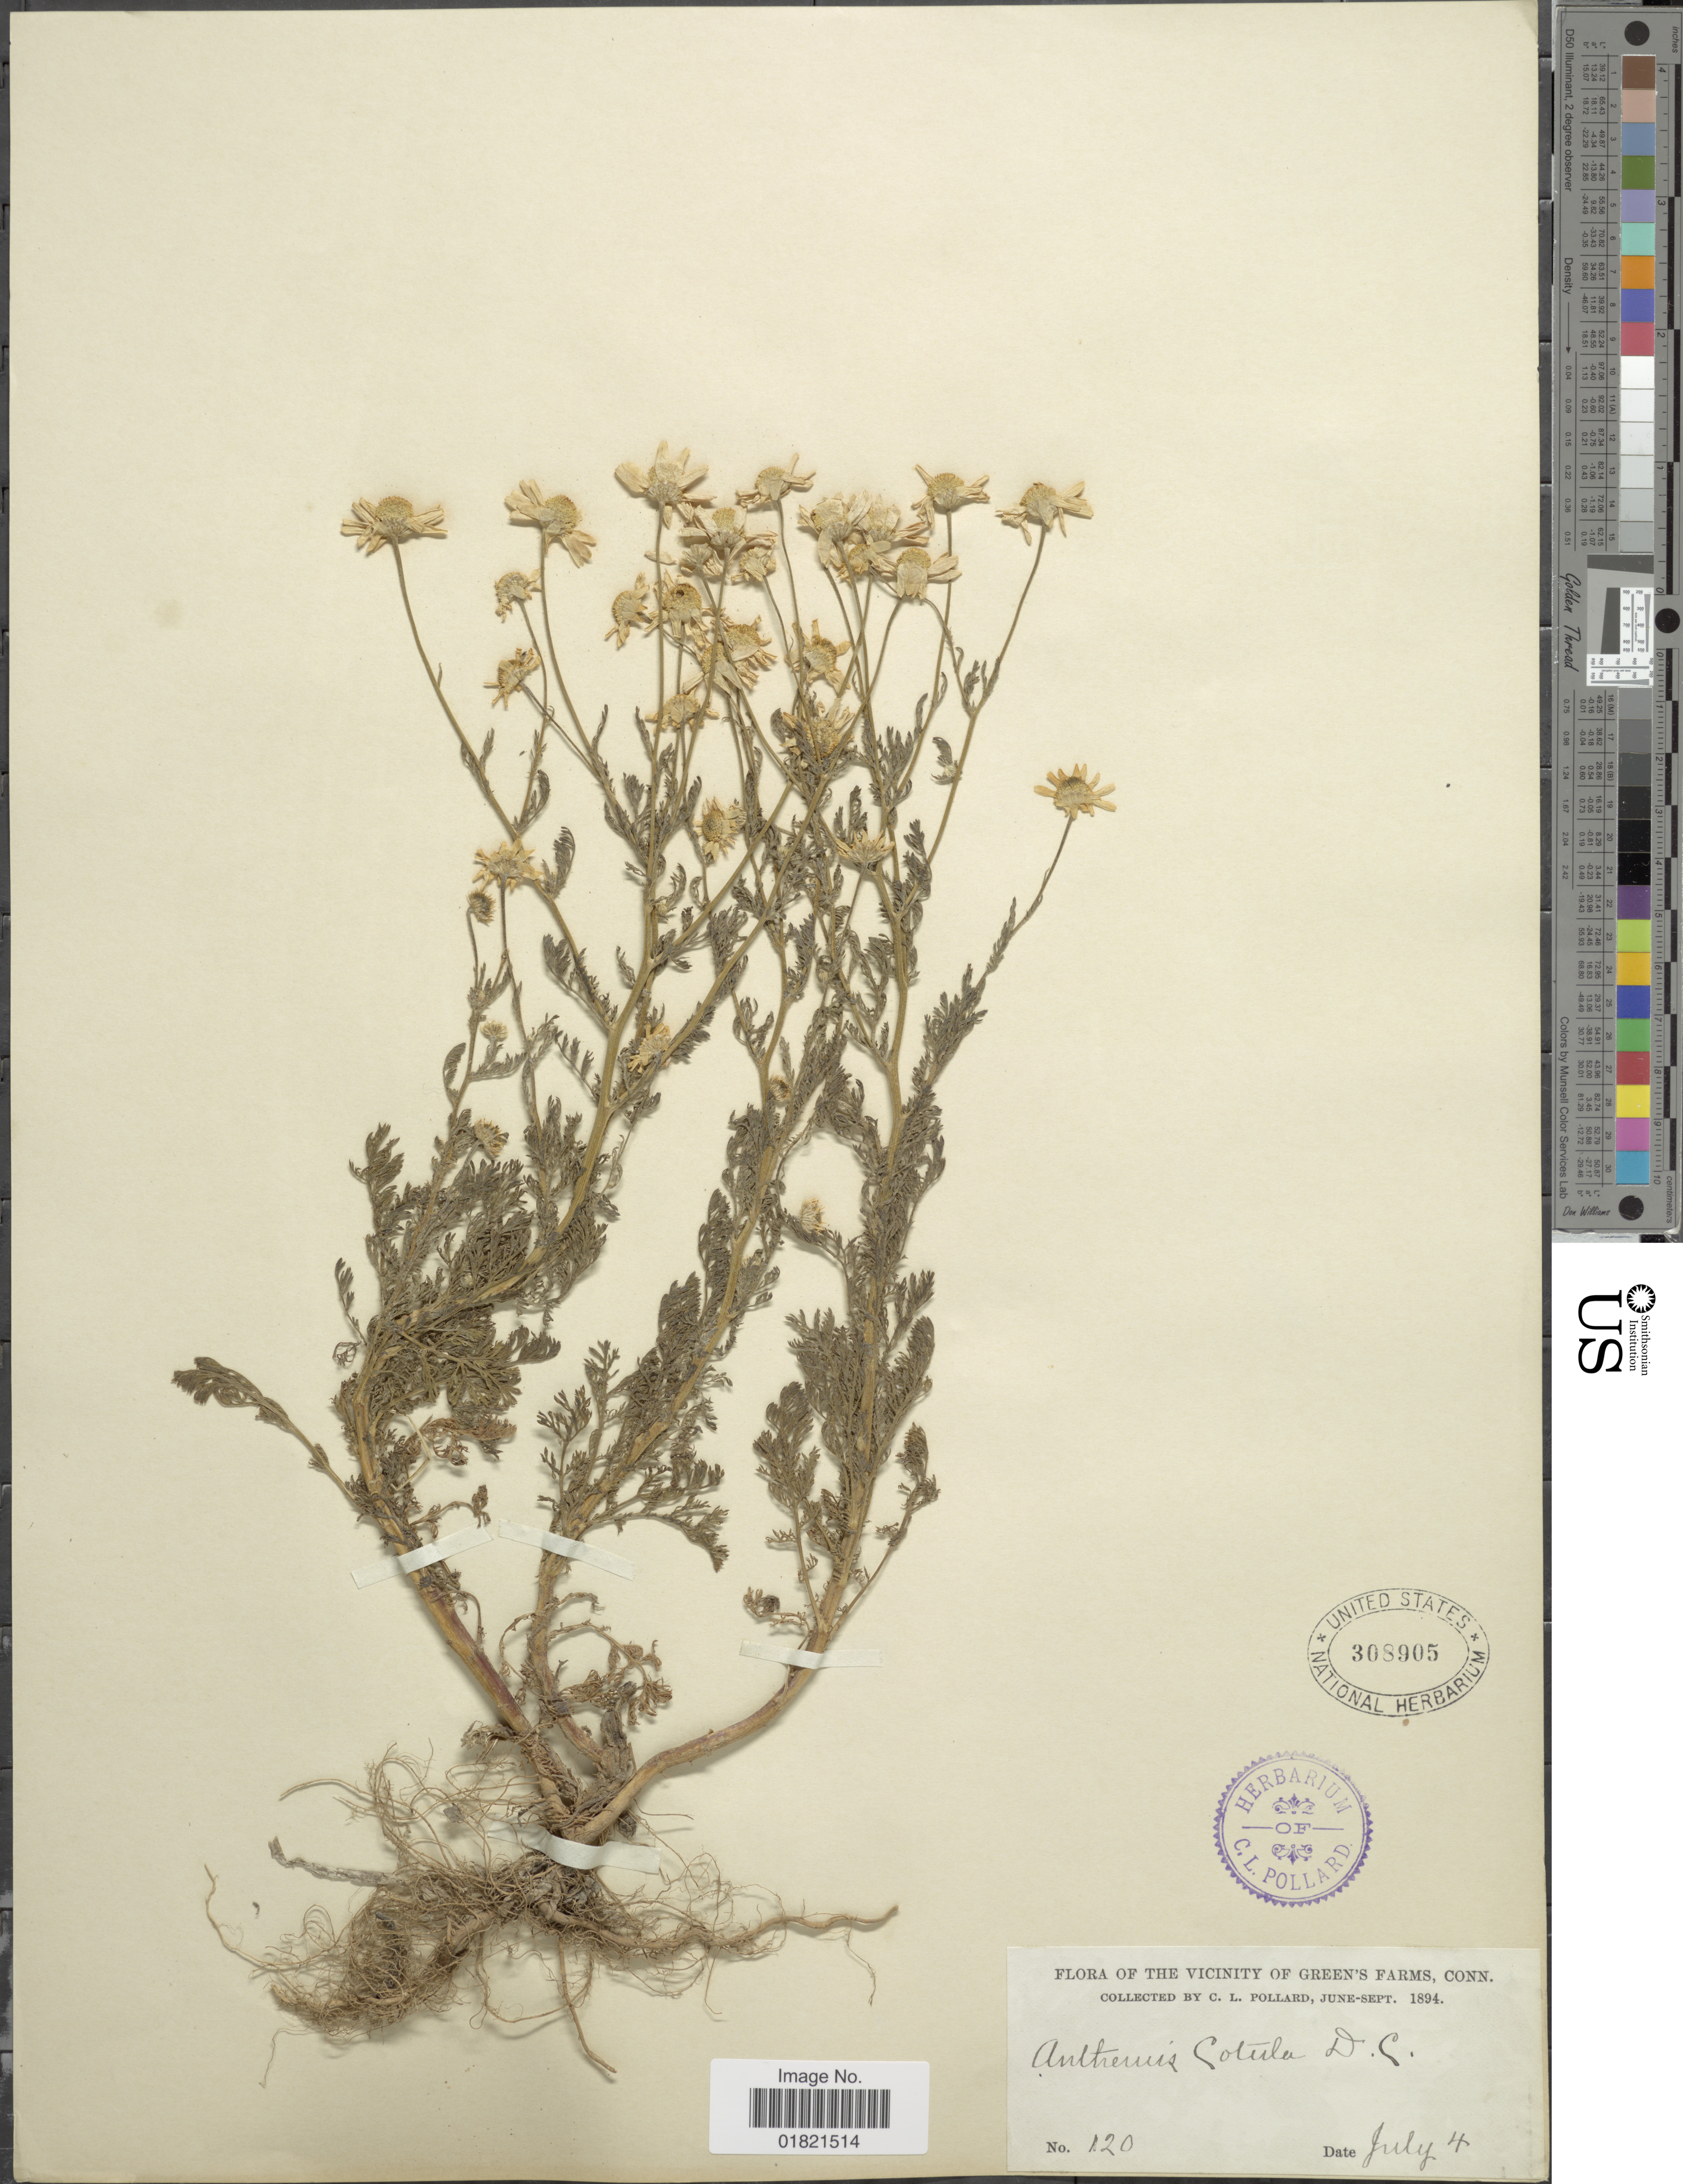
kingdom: Plantae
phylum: Tracheophyta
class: Magnoliopsida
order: Asterales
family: Asteraceae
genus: Anthemis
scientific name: Anthemis cotula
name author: L.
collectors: C. L. Pollard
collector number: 120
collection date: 1894-07-04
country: United States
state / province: Connecticut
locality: Vicinity of Green's Farm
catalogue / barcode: US 308905